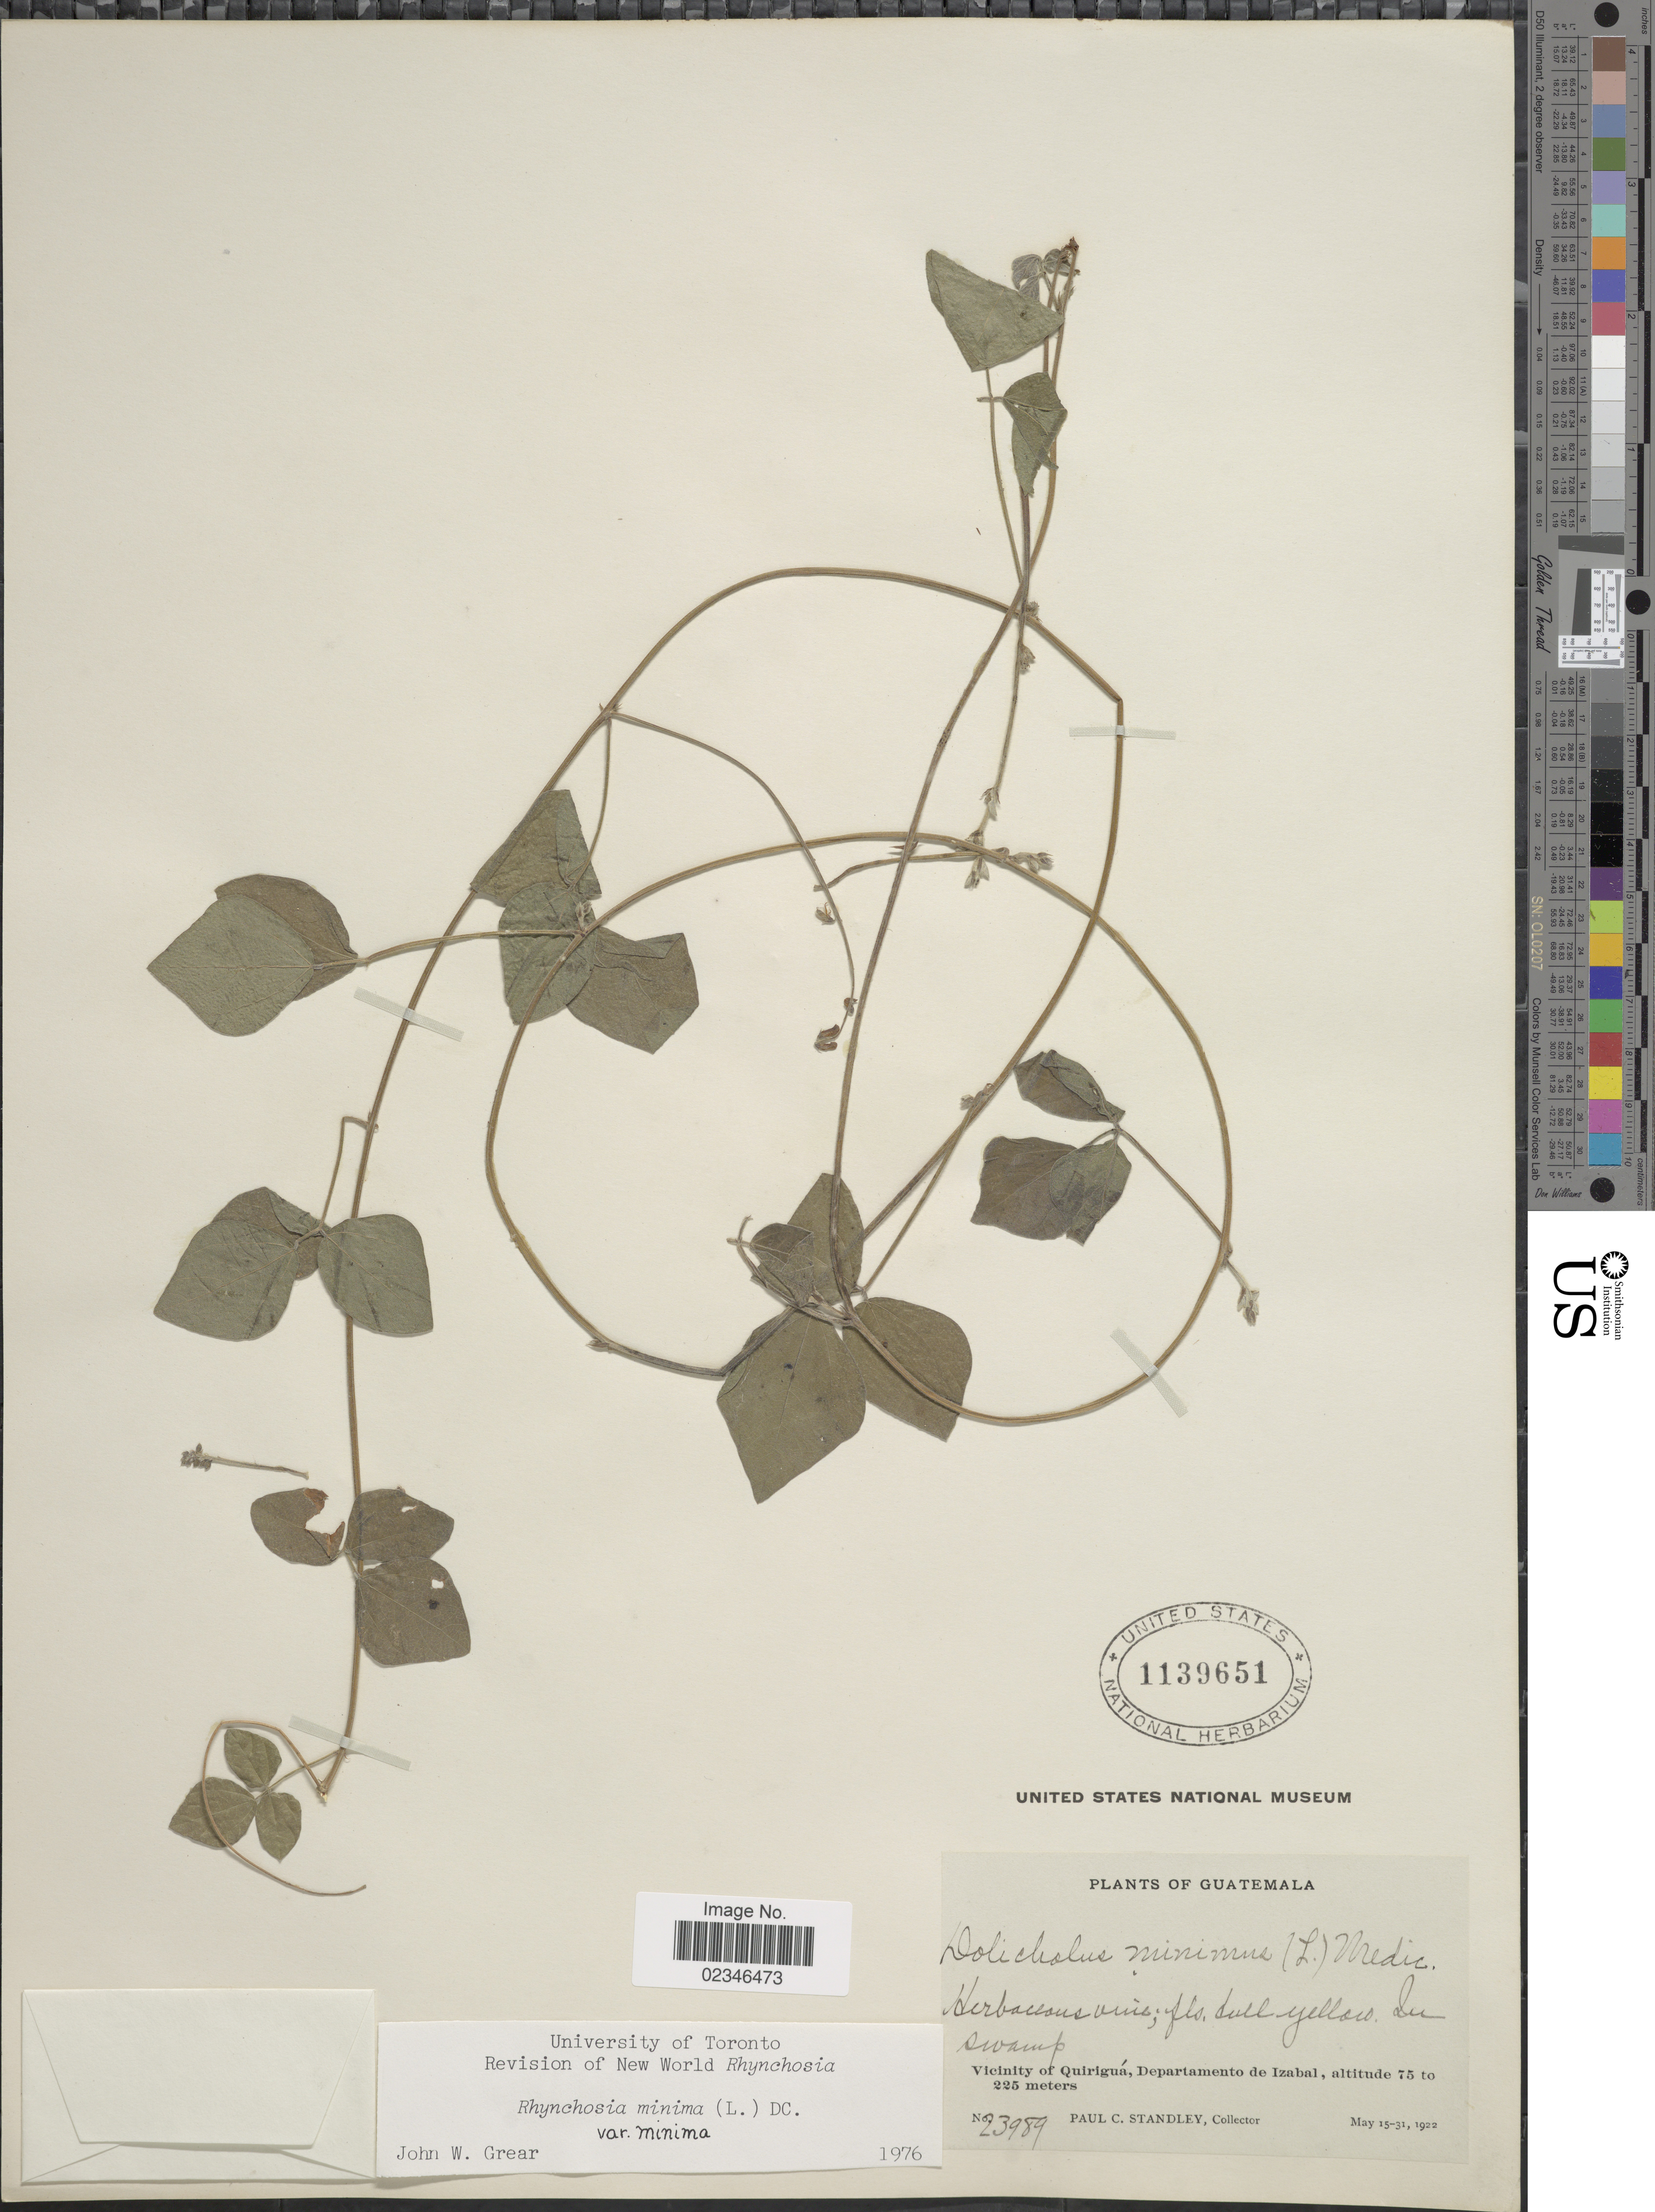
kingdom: Plantae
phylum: Tracheophyta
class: Magnoliopsida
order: Fabales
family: Fabaceae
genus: Rhynchosia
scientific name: Rhynchosia minima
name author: (L.) DC.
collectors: P. C. Standley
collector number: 23989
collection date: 1922-05-15/1922-05-31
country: Guatemala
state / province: Izabal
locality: Vicinity of Quiriguá, Departamento de Izabal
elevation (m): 75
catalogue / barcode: US 1139651